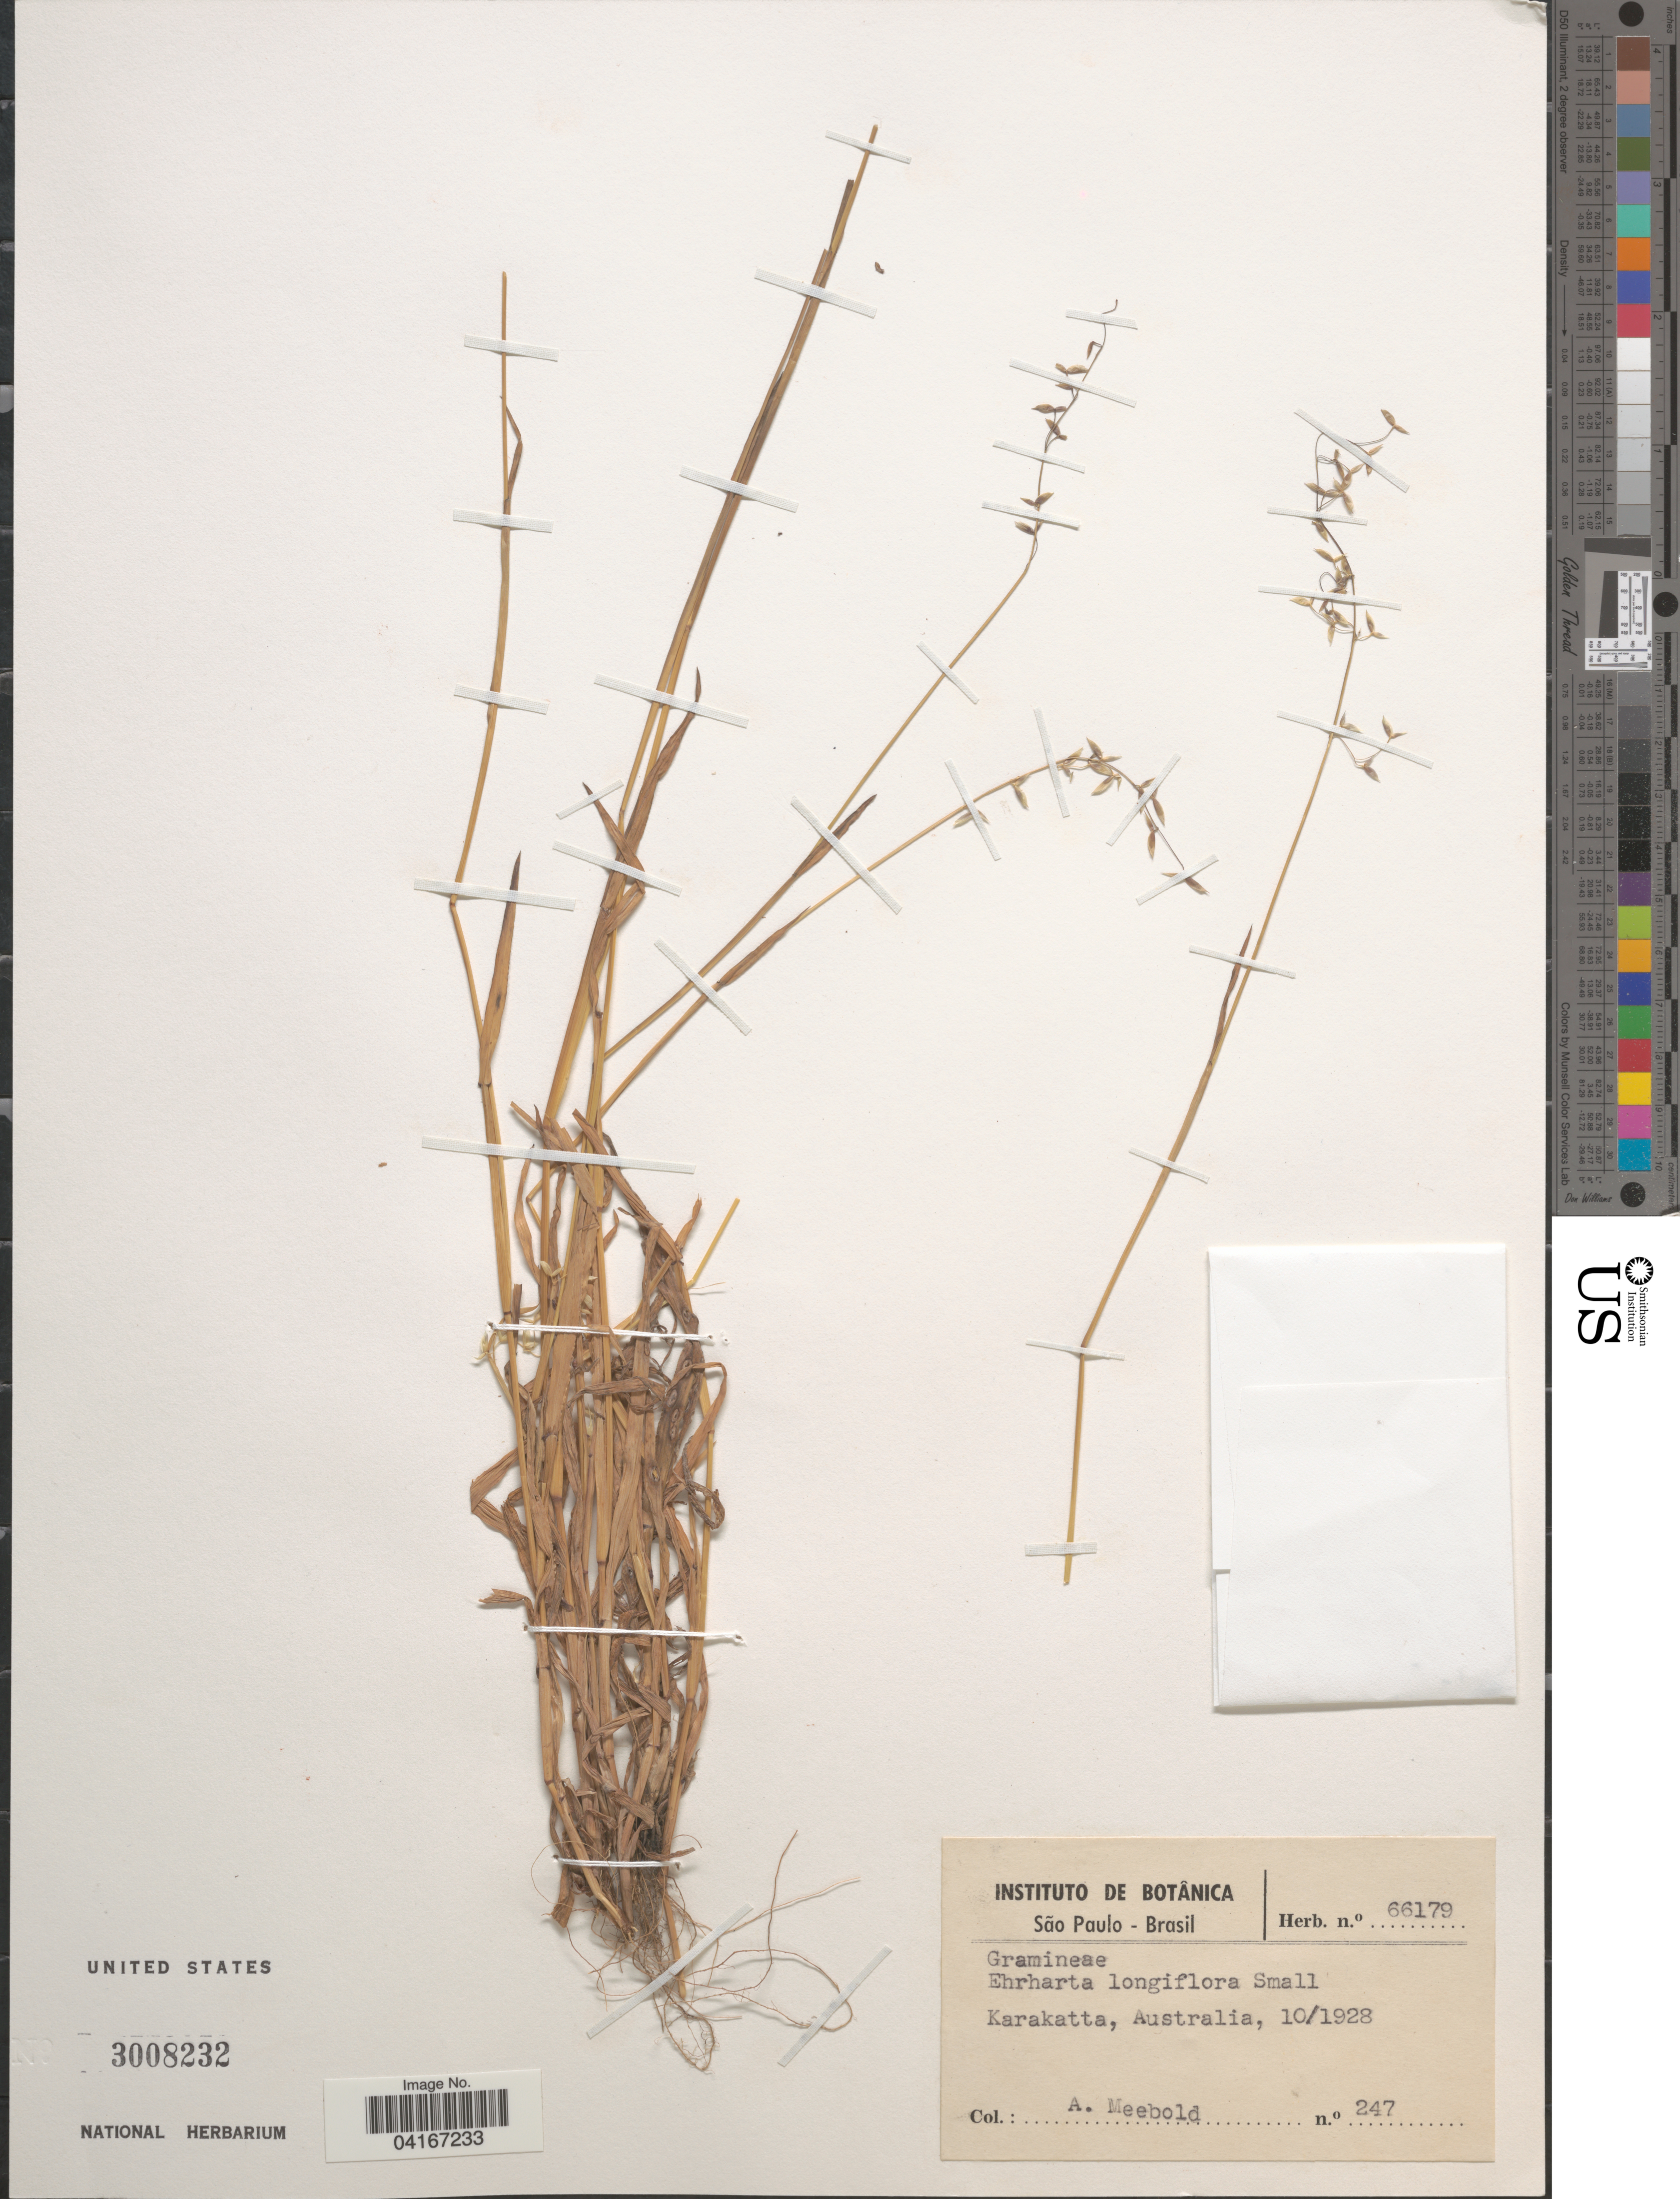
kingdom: Plantae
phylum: Tracheophyta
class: Liliopsida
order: Poales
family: Poaceae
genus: Ehrharta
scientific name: Ehrharta longiflora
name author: Sm.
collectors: A. Meebold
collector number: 247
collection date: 1928-10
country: Australia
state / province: Western Australia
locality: Karakatta.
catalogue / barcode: US 3008232